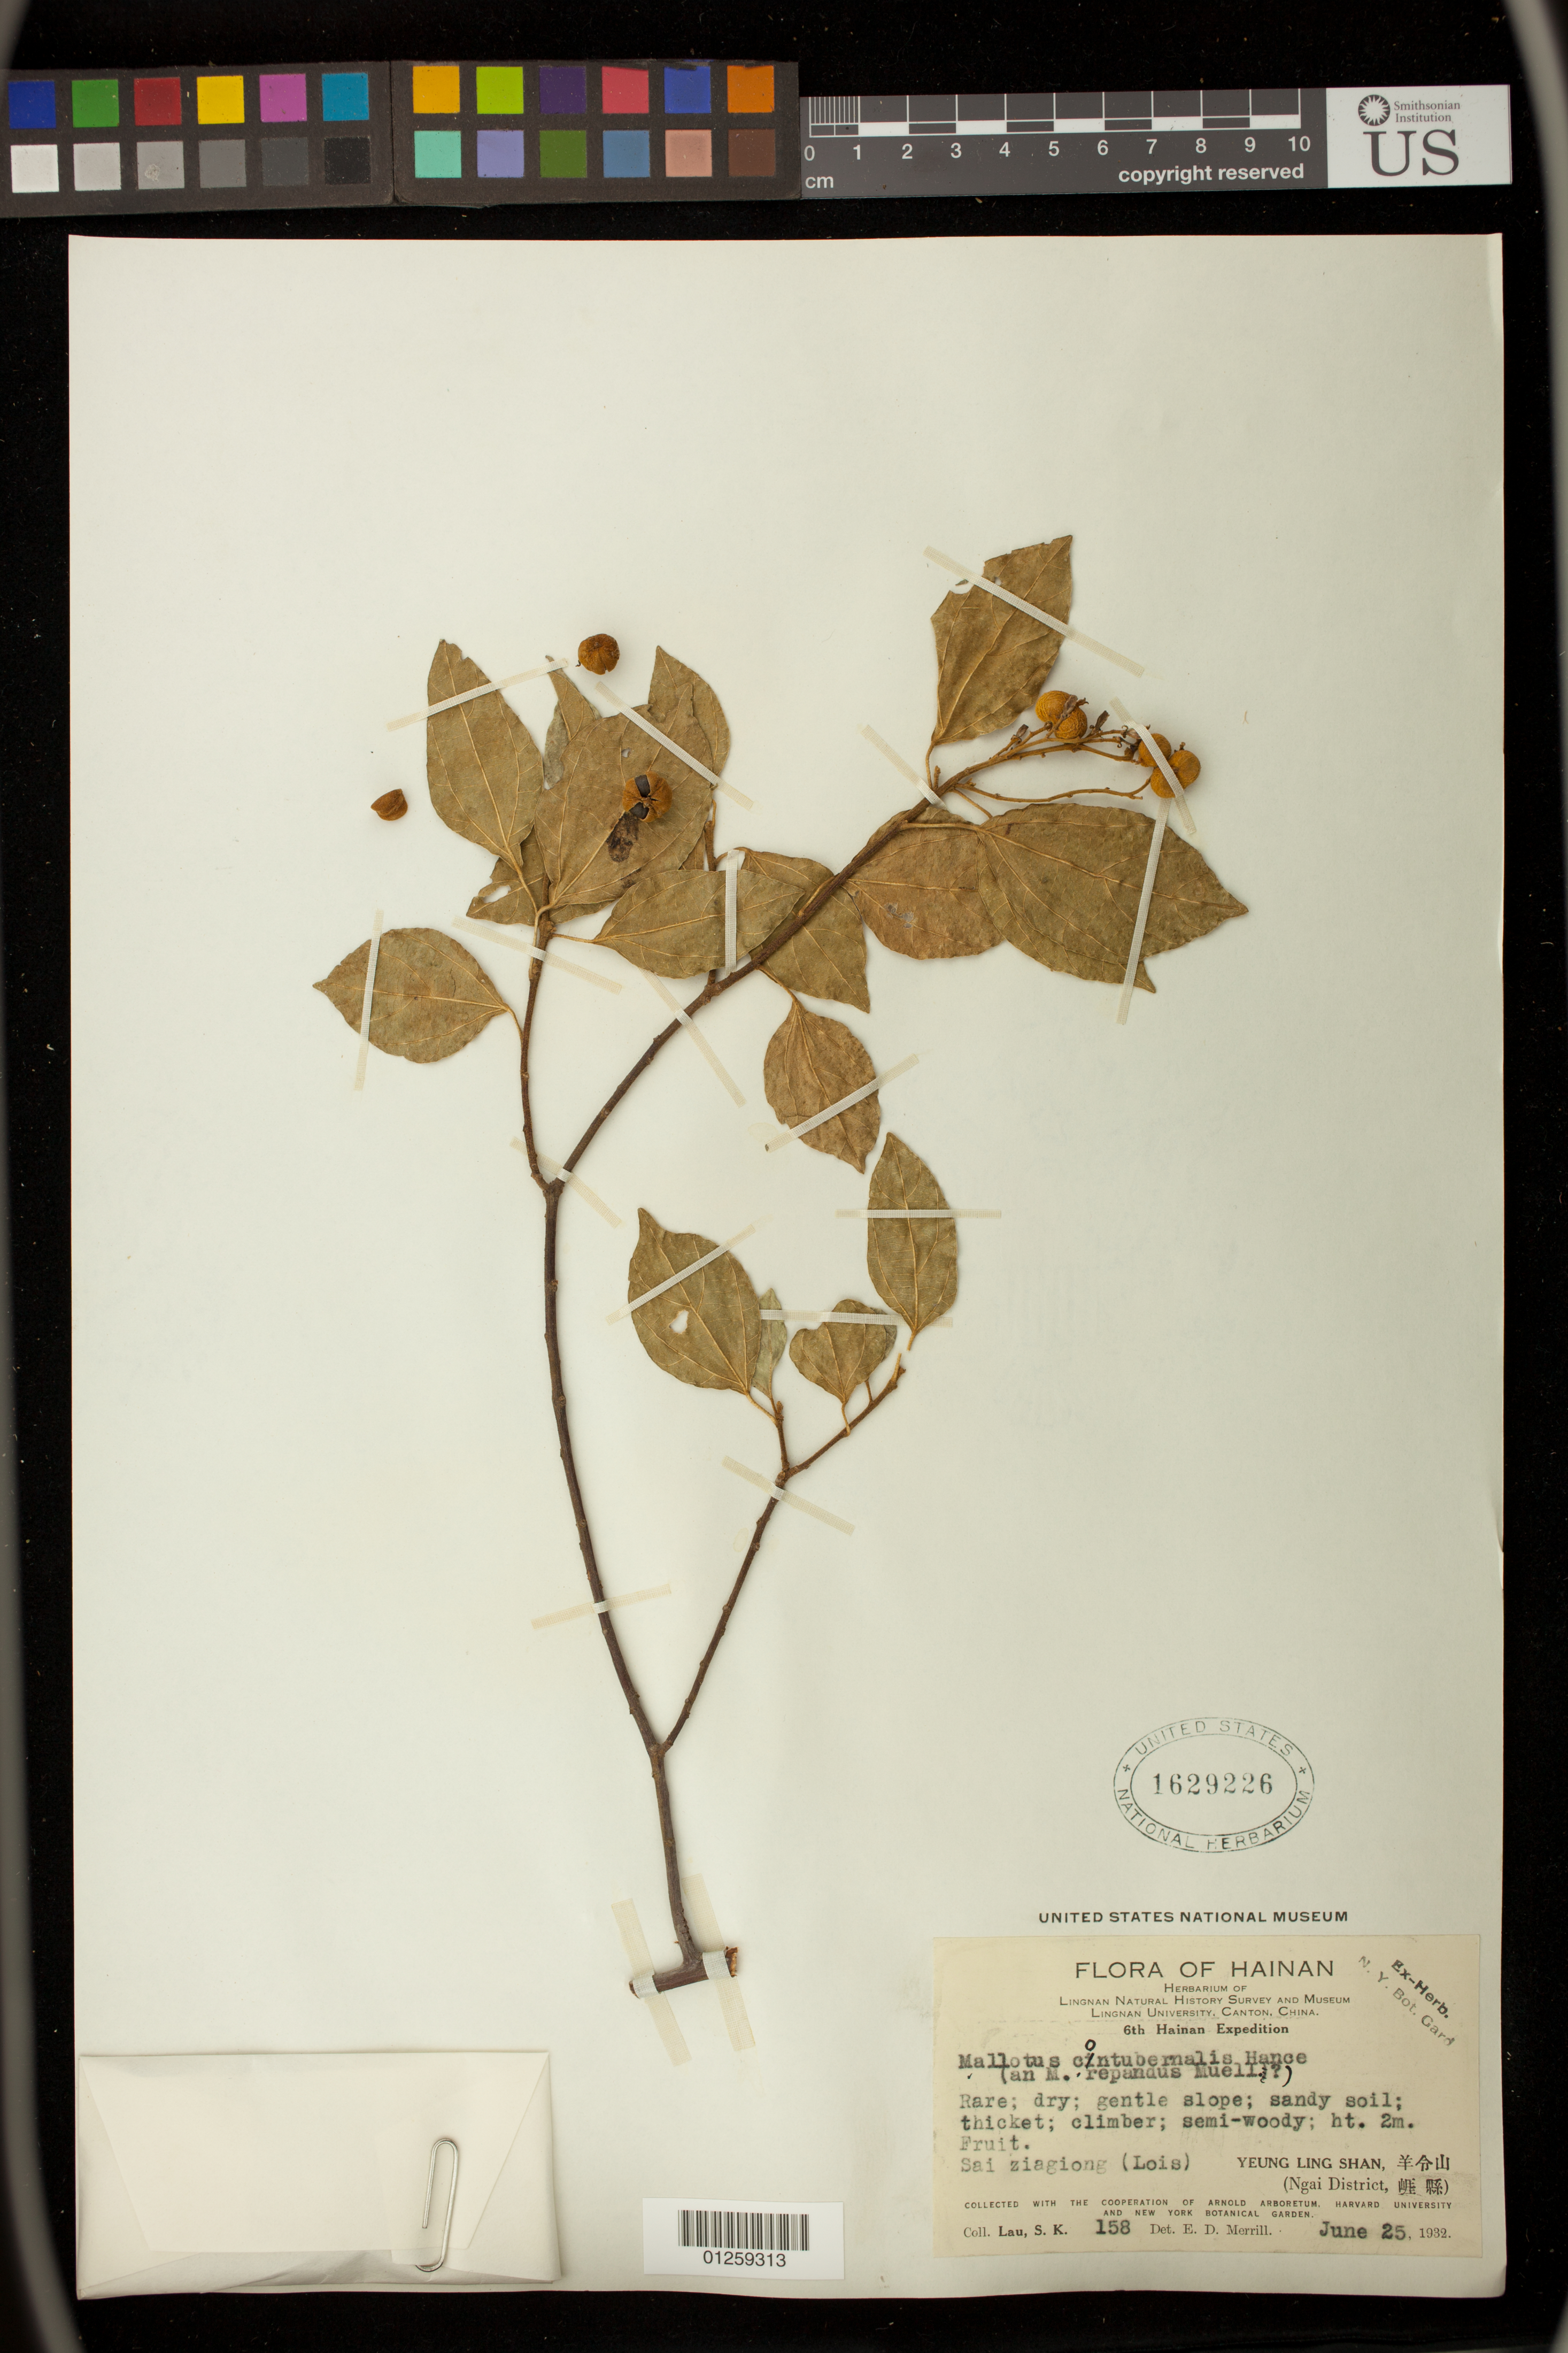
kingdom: Plantae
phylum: Tracheophyta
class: Magnoliopsida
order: Malpighiales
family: Euphorbiaceae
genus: Mallotus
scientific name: Mallotus repandus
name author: (Rottler) Müll. Arg.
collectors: S. K. Lau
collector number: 158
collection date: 1932-06-25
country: China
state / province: Hainan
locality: Yeung Ling Shan Ngai District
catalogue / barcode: US 1629226